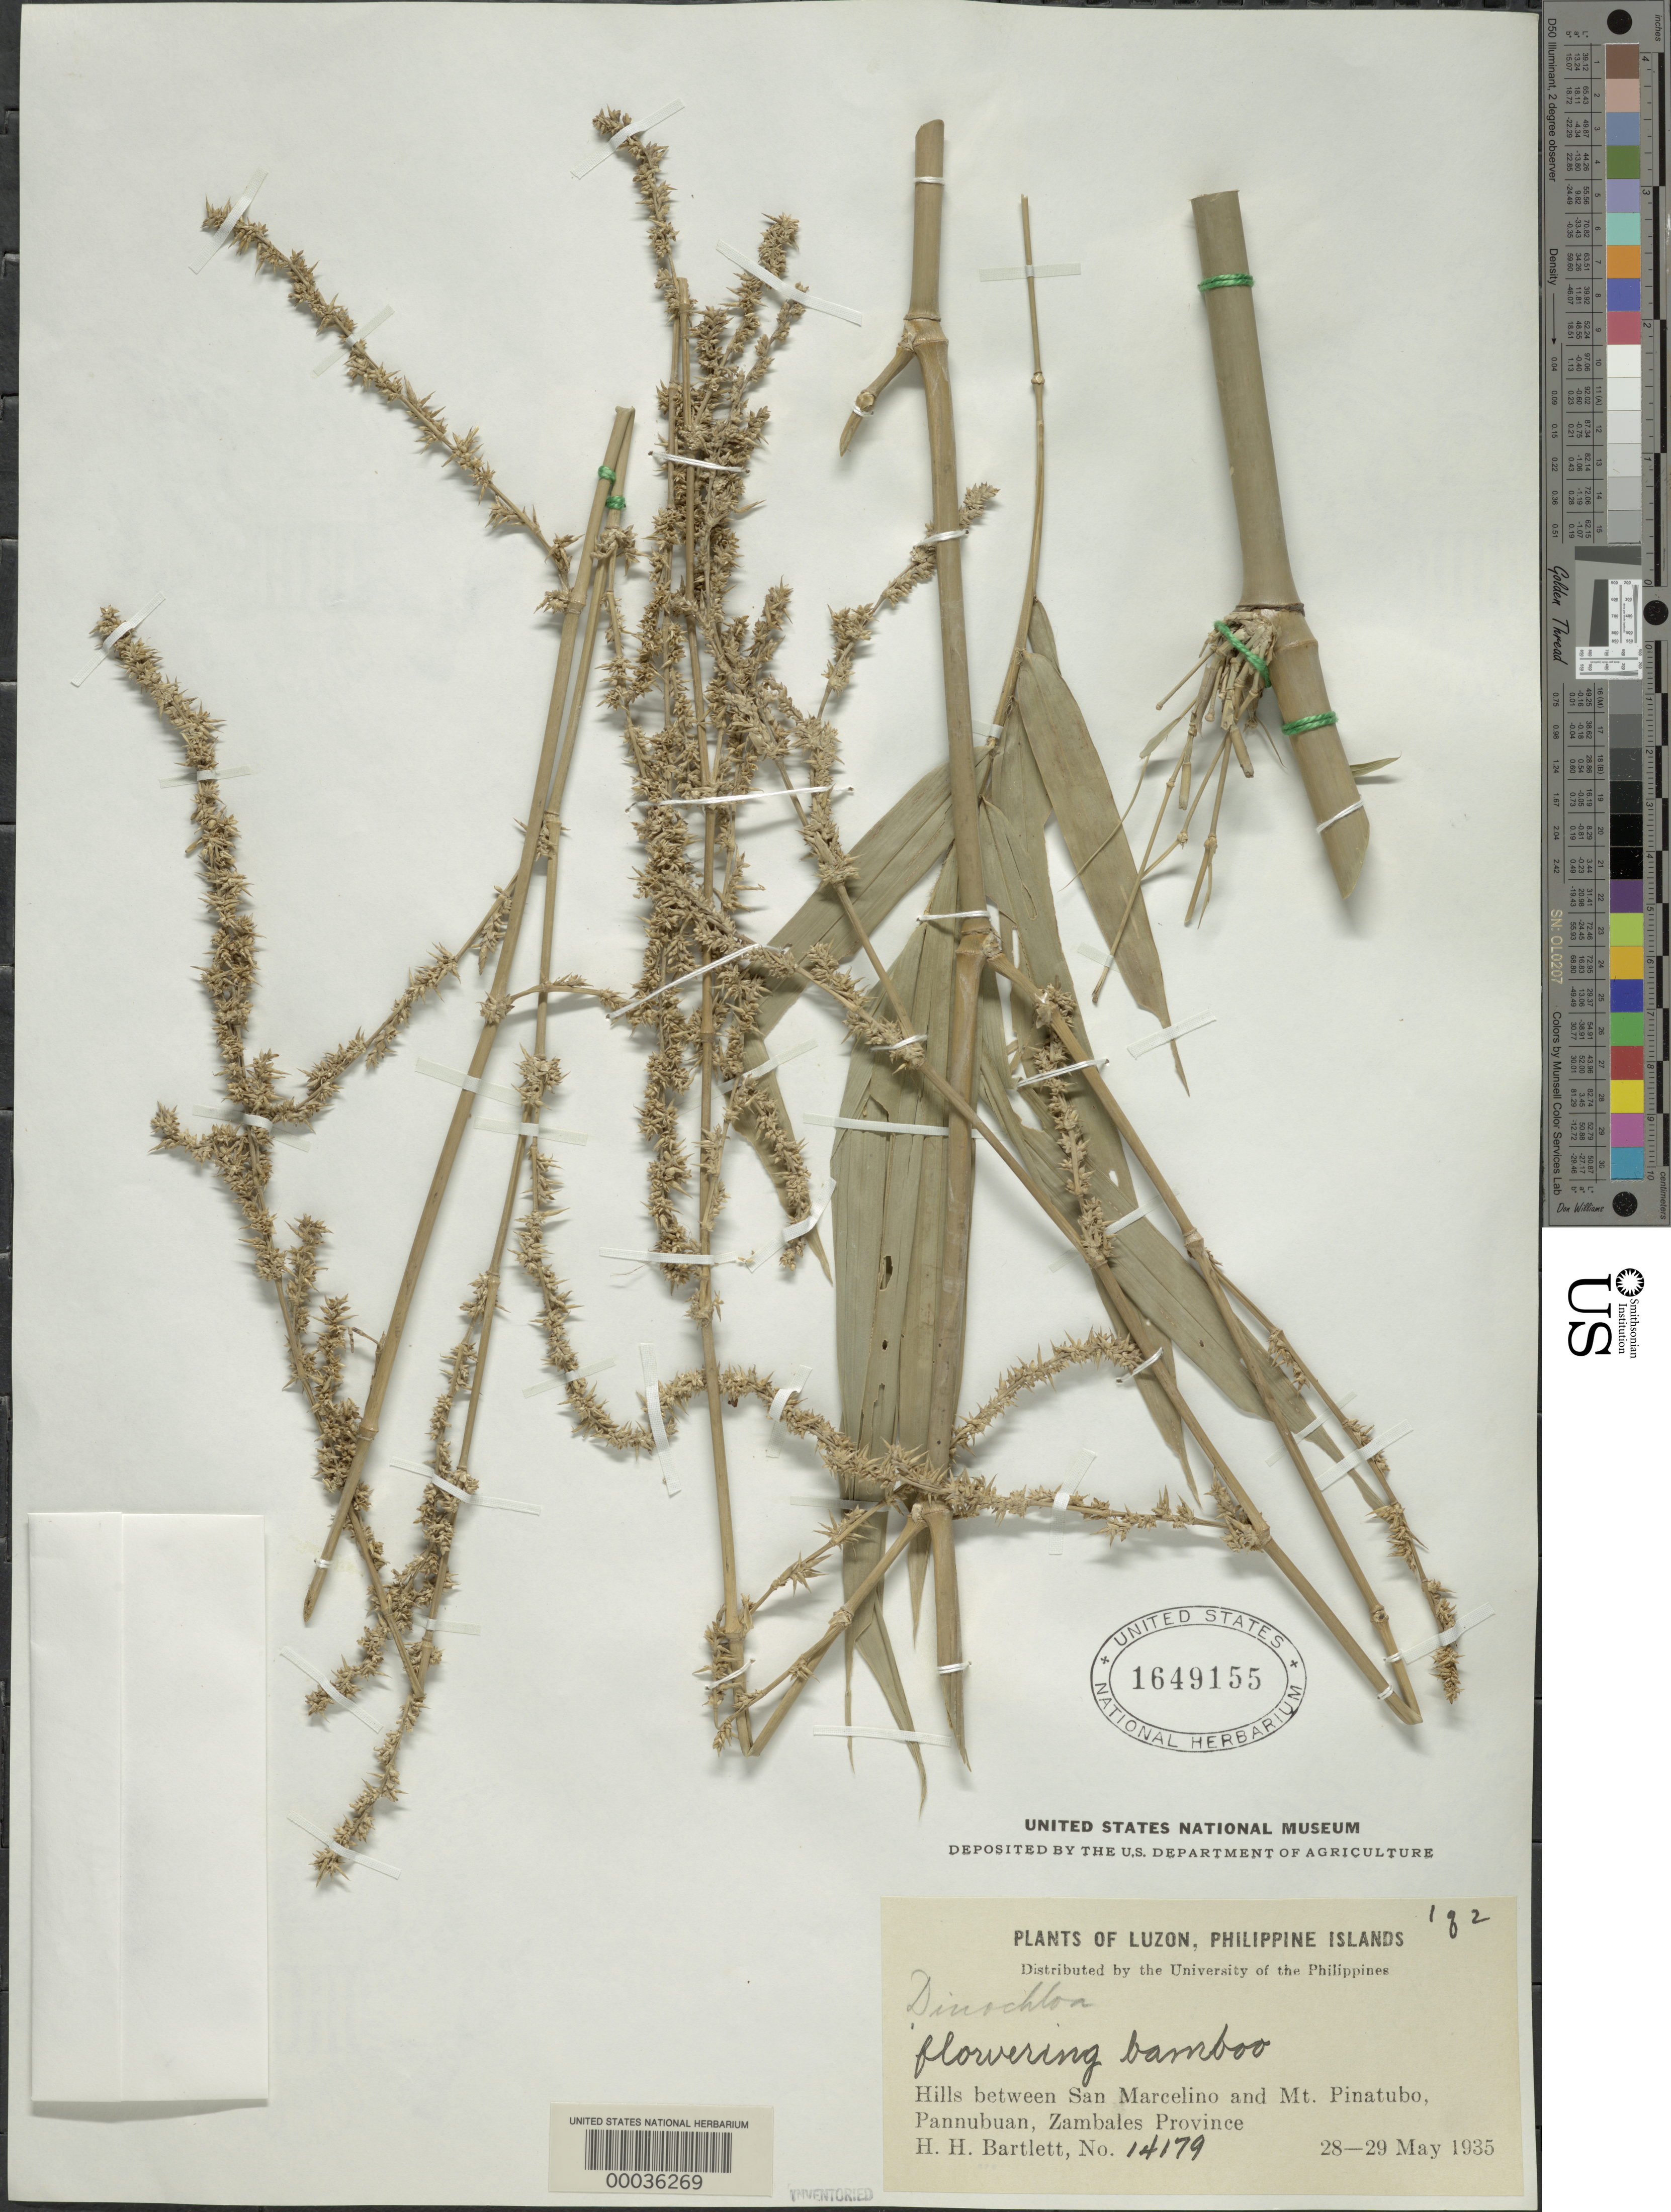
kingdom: Plantae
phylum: Tracheophyta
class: Liliopsida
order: Poales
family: Poaceae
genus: Dinochloa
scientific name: Dinochloa sp.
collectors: H. H. Bartlett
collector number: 14179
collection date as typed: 28 May 1935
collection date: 1935-05-28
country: Philippines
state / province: Central Luzon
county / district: Zambales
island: Luzon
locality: Pannubuan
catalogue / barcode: US 1649155